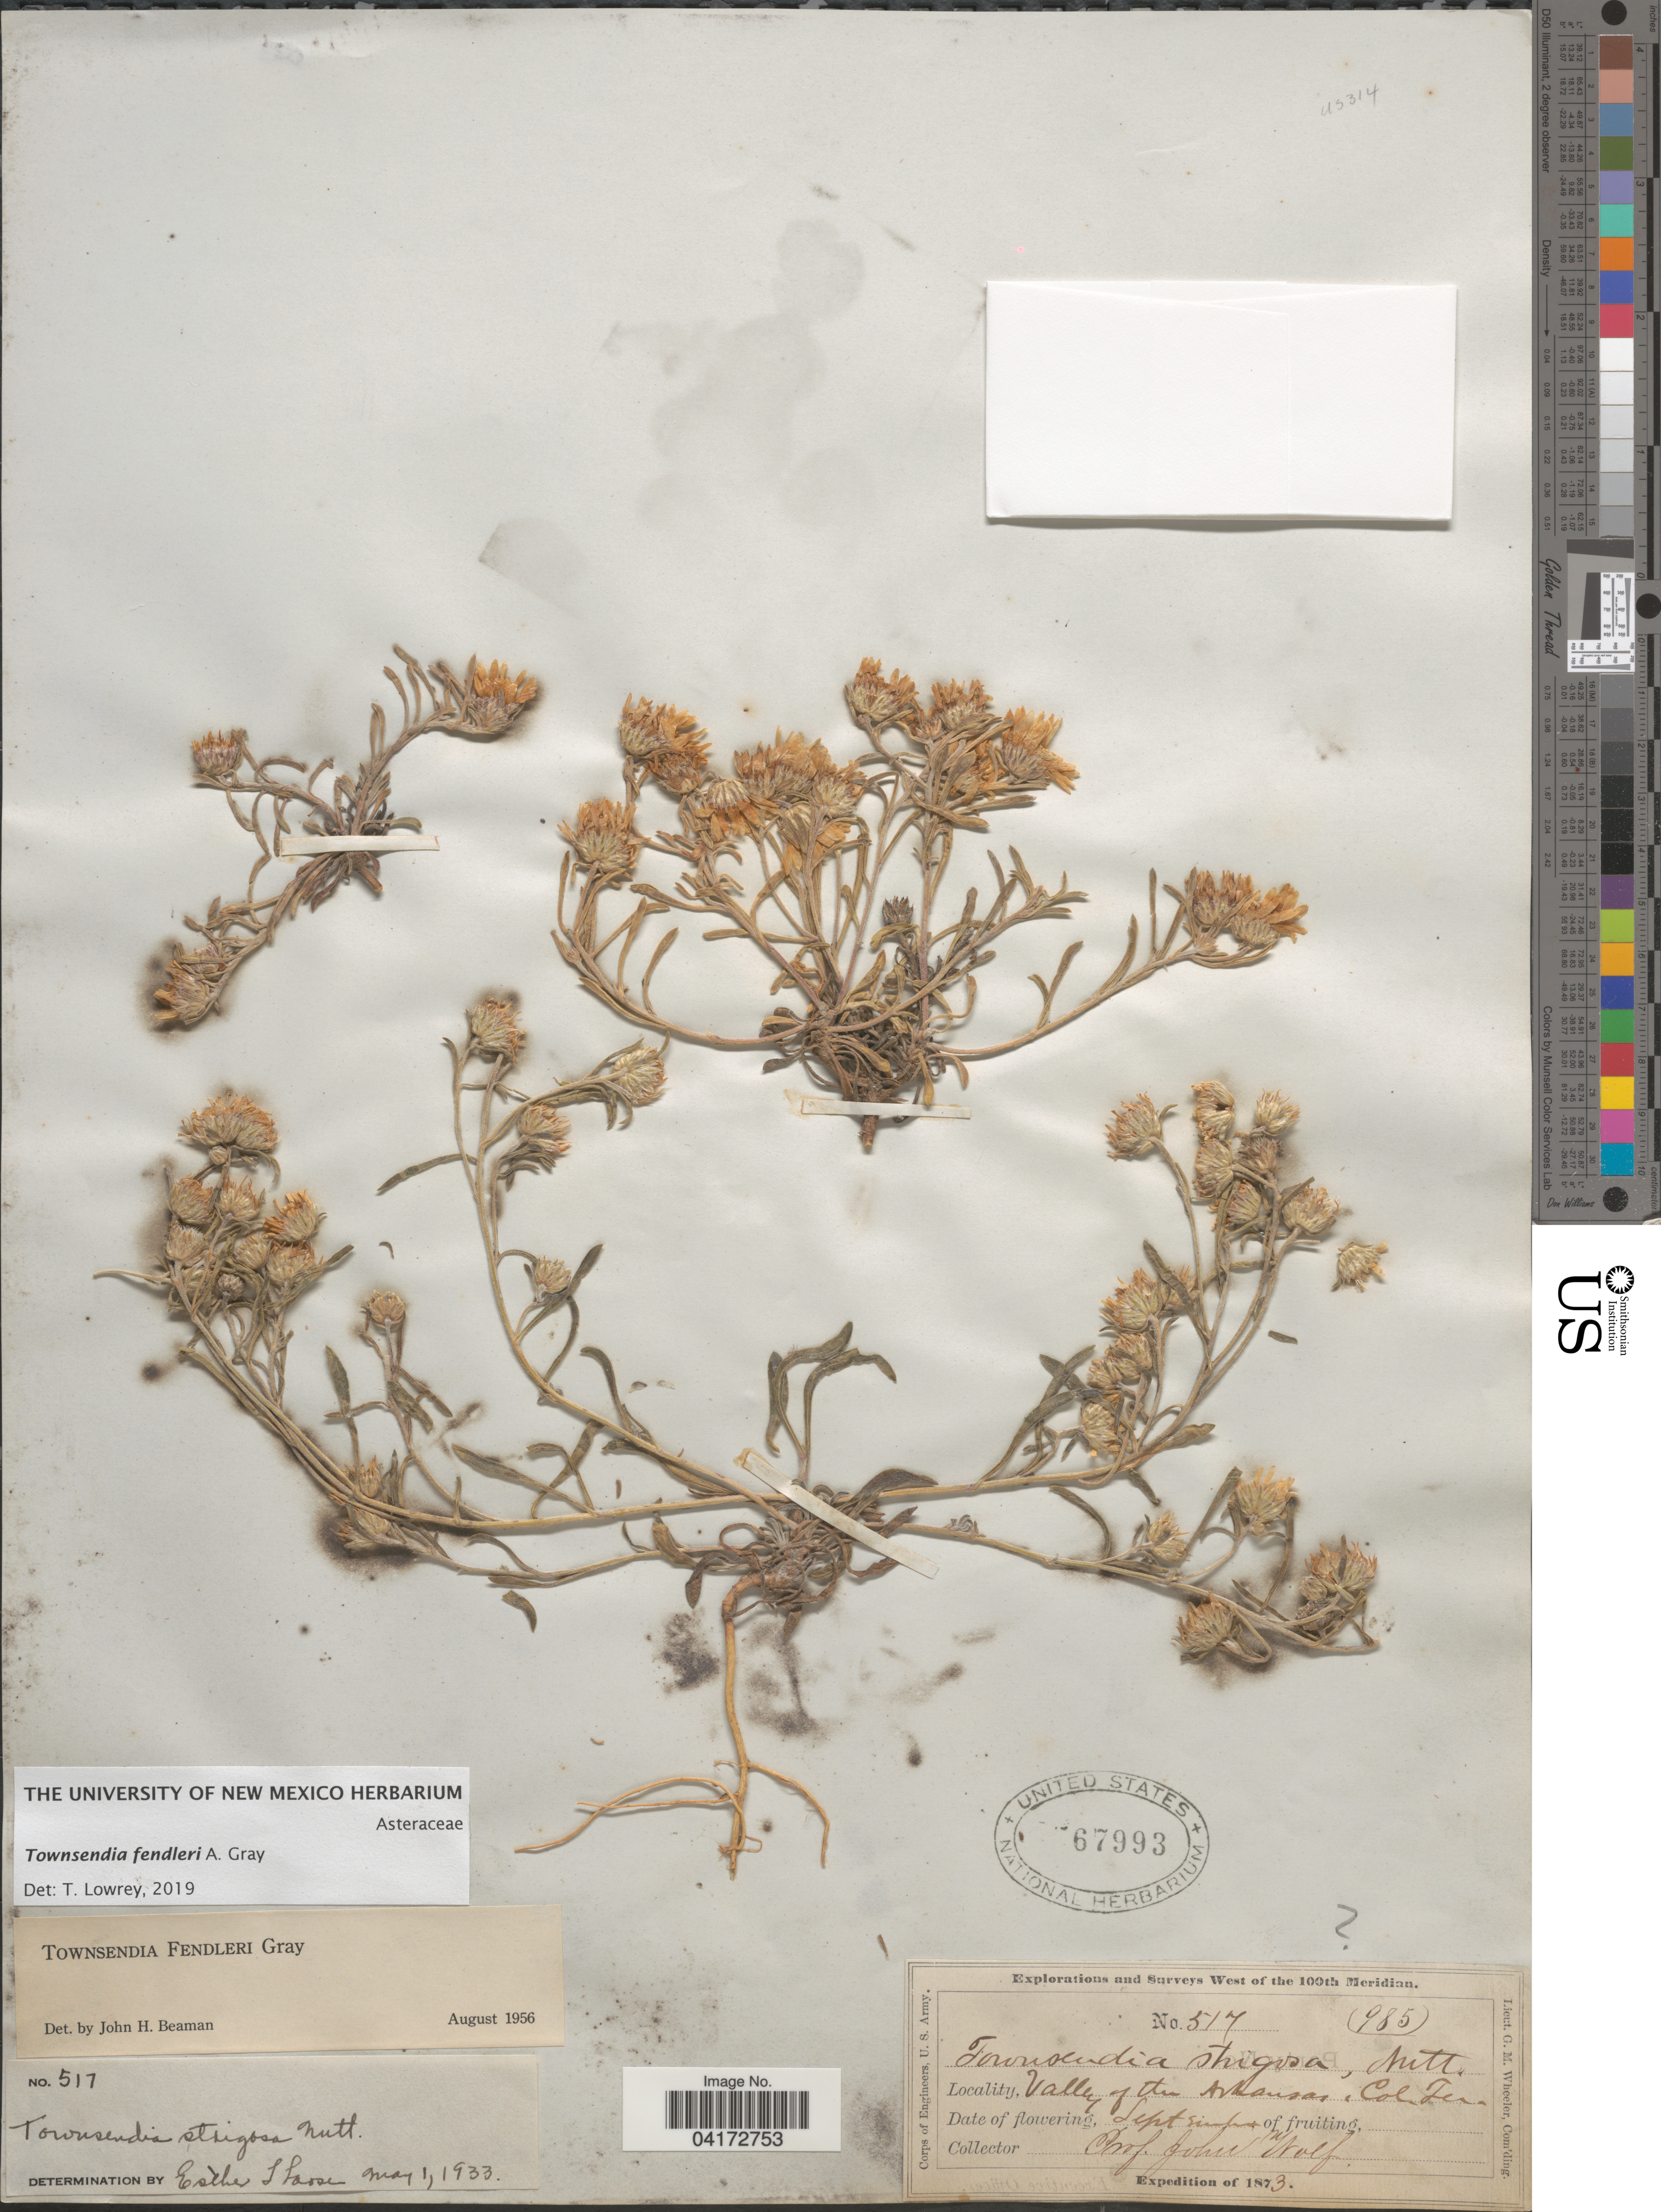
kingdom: Plantae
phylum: Tracheophyta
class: Magnoliopsida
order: Asterales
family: Asteraceae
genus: Townsendia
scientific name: Townsendia fendleri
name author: A. Gray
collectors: J. Wolf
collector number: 517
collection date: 1873-09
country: United States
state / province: Colorado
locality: Explorations and Surveys West of the 100th Meridian. Valley of the Arkansas. Expedition of 1873.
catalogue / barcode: US 67993